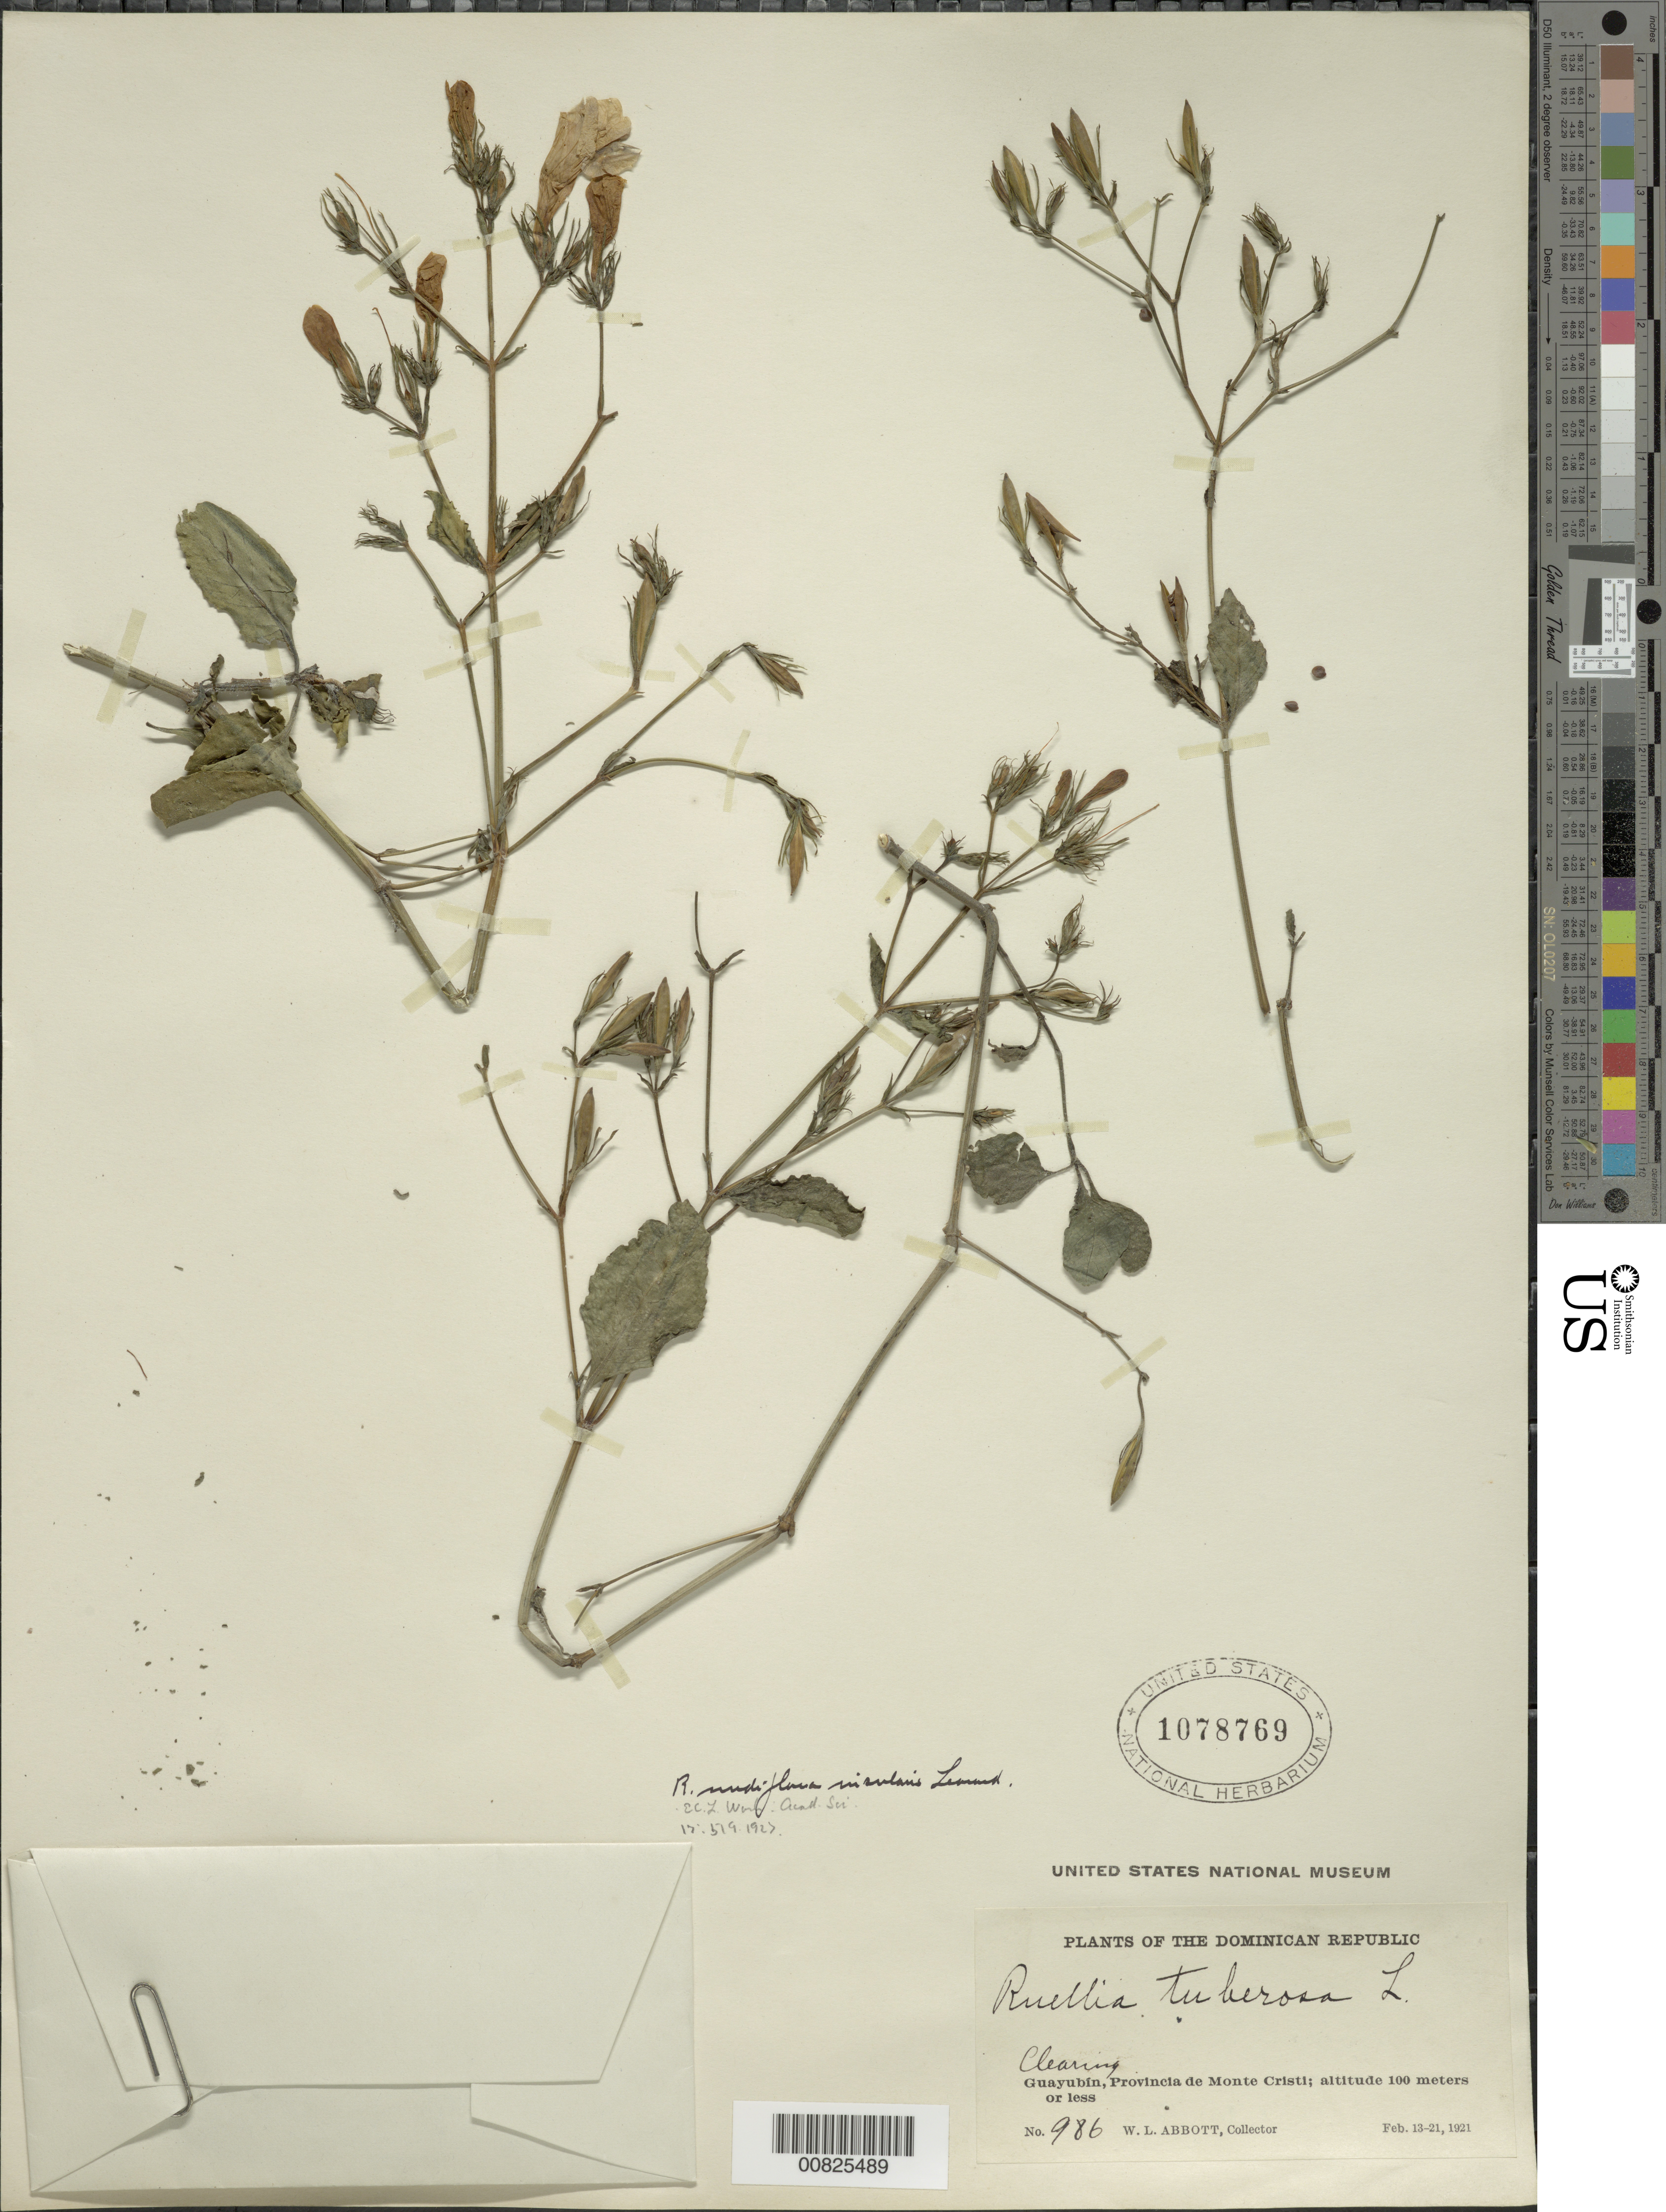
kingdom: Plantae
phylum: Tracheophyta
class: Magnoliopsida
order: Lamiales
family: Acanthaceae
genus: Ruellia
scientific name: Ruellia nudiflora var. insularis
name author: Leonard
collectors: W. L. Abbott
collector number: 986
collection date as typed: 13 Feb 1921 to 21 Feb 1921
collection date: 1921-02-13/1921-02-21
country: Dominican Republic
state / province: Monte Cristi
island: Hispaniola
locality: Guayubín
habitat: Clearing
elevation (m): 100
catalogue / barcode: US 1078769